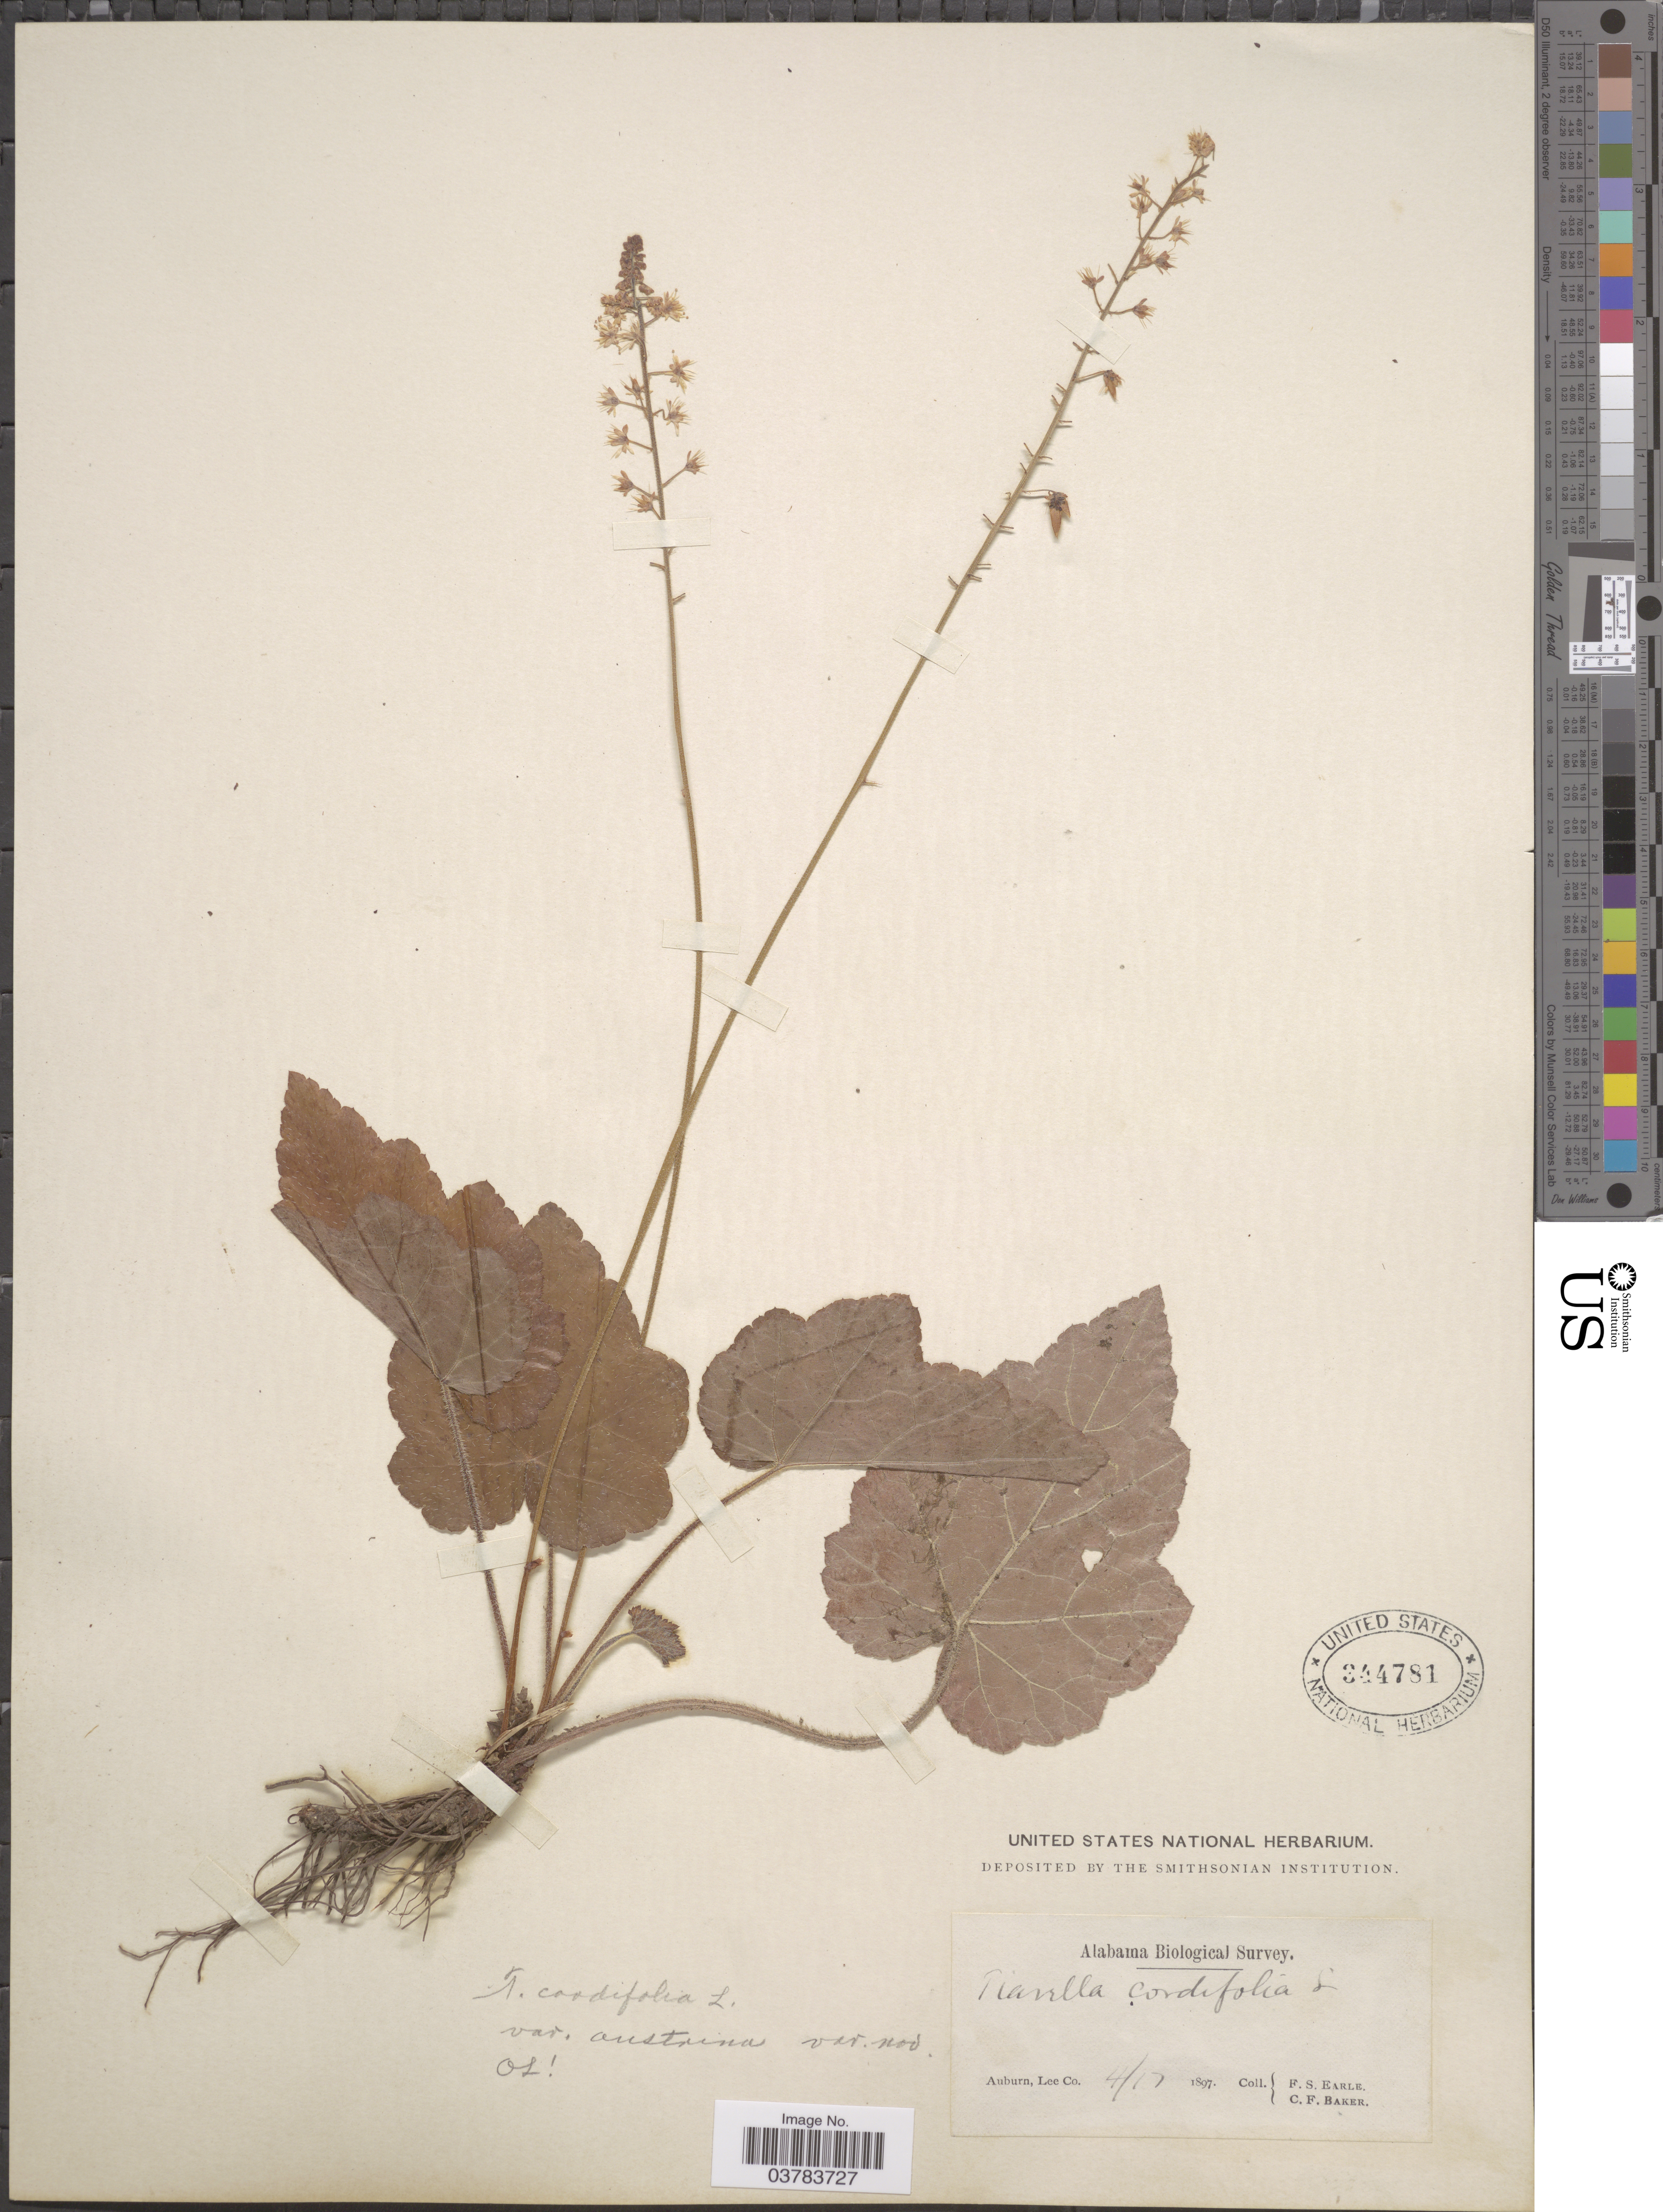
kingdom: Plantae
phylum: Tracheophyta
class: Magnoliopsida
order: Saxifragales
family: Saxifragaceae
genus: Tiarella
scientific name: Tiarella cordifolia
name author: L.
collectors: F. S. Earle & C. F. Baker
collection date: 1897-04-17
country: United States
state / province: Alabama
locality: Alabama Biological Survey. Auburn, Lee Co.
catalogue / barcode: US 344781